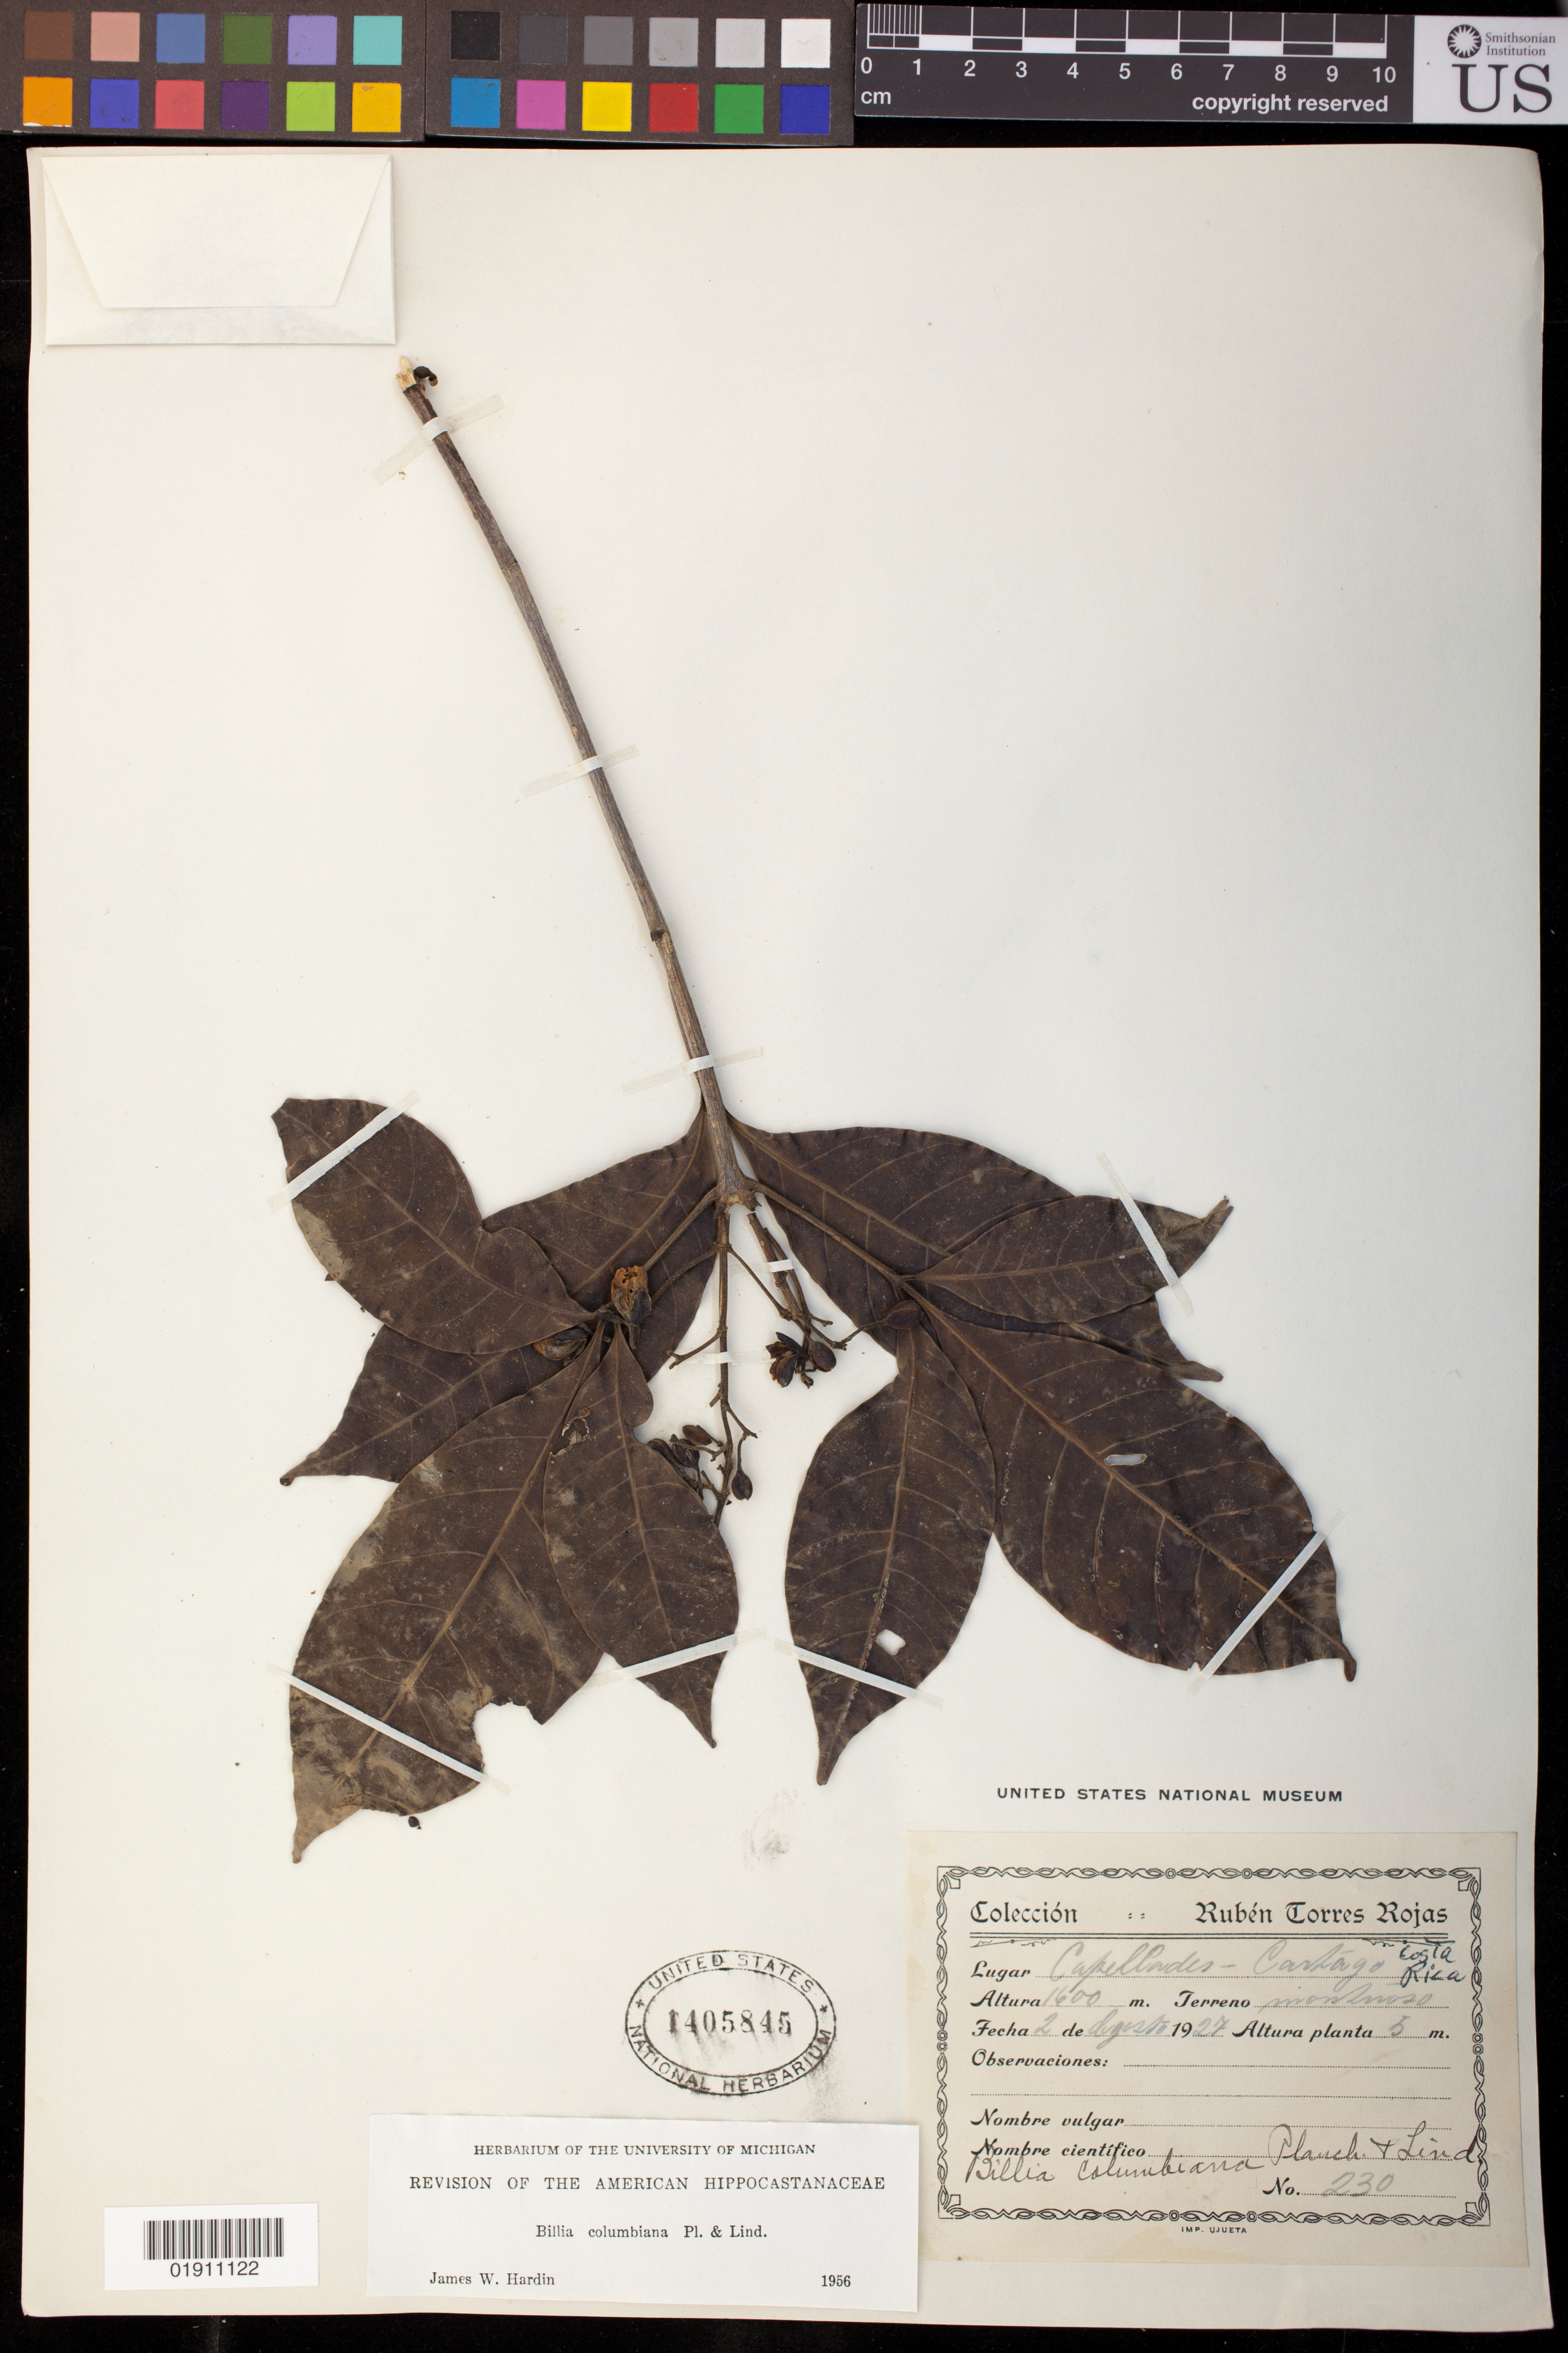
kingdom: Plantae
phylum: Tracheophyta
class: Magnoliopsida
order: Sapindales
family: Sapindaceae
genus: Billia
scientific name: Billia columbiana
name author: Planch. & Linden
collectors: R. Rojas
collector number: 230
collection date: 1927-08-02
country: Costa Rica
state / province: Cartago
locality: Capellades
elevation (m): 1600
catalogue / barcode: US 1405845